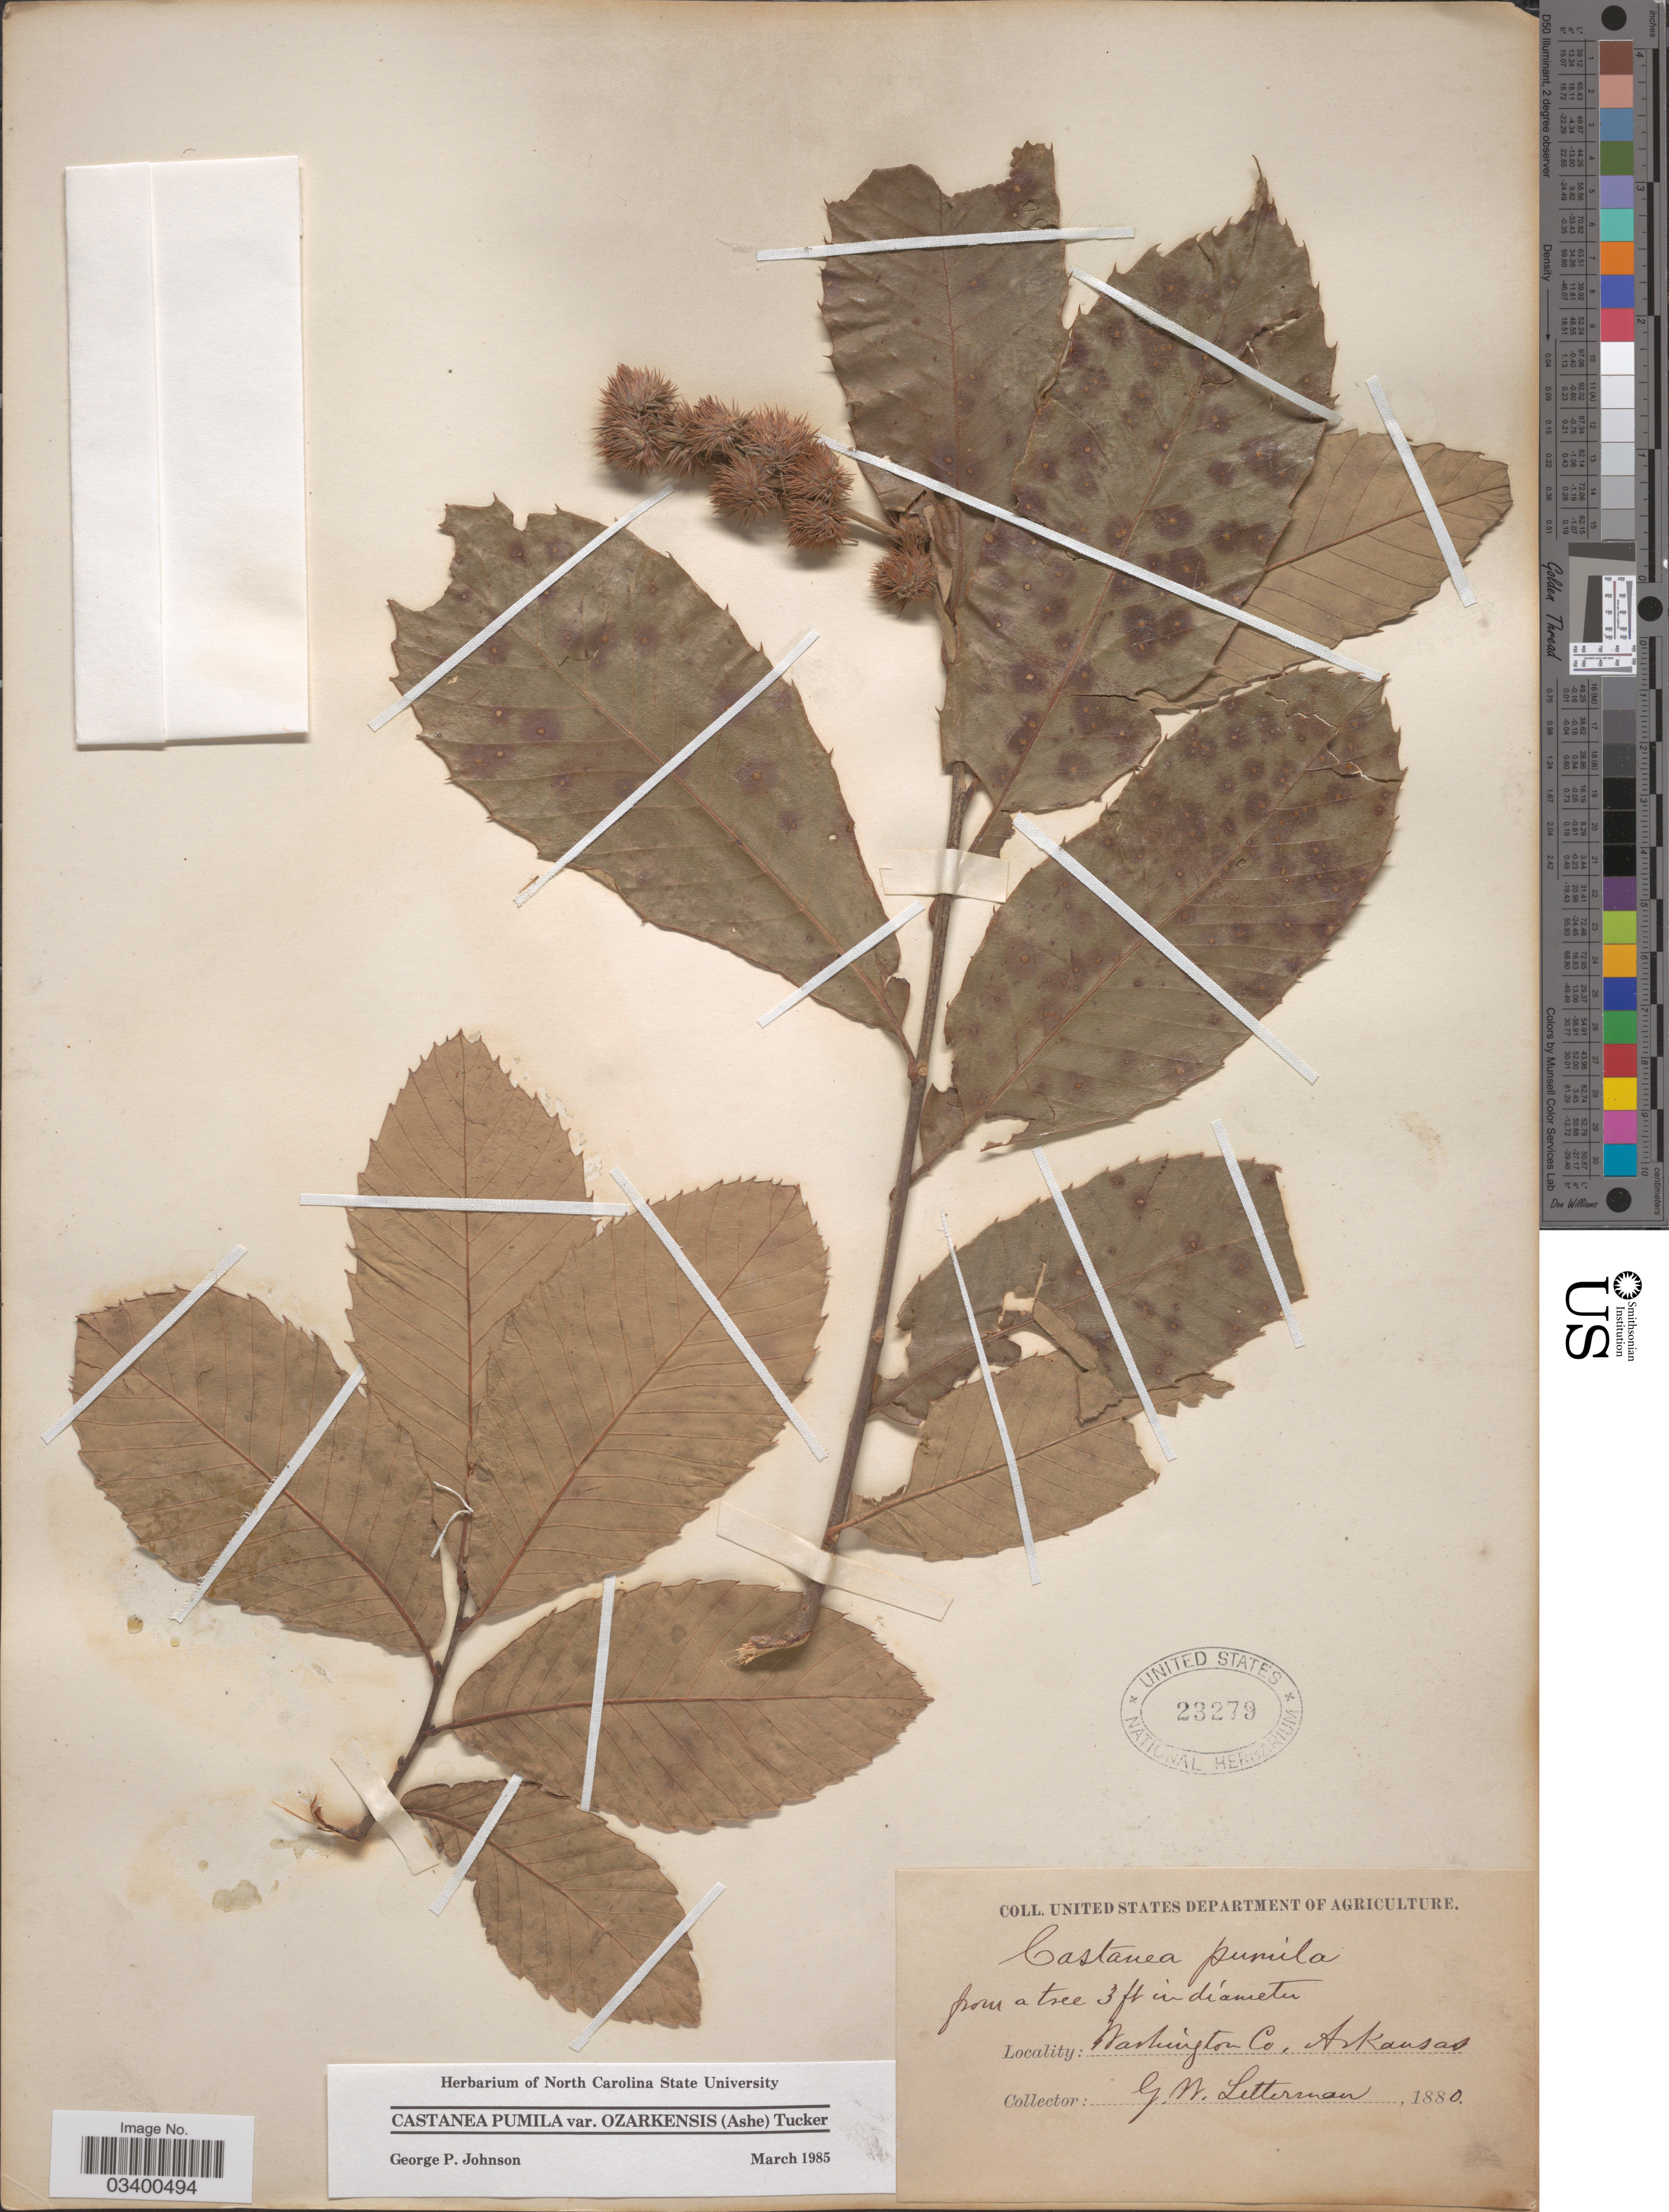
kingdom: Plantae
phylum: Tracheophyta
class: Magnoliopsida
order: Fagales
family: Fagaceae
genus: Castanea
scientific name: Castanea pumila var. ozarkensis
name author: (Ashe) Tucker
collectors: G. W. Letterman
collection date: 1880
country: United States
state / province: Arkansas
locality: Washington Co.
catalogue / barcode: US 23279